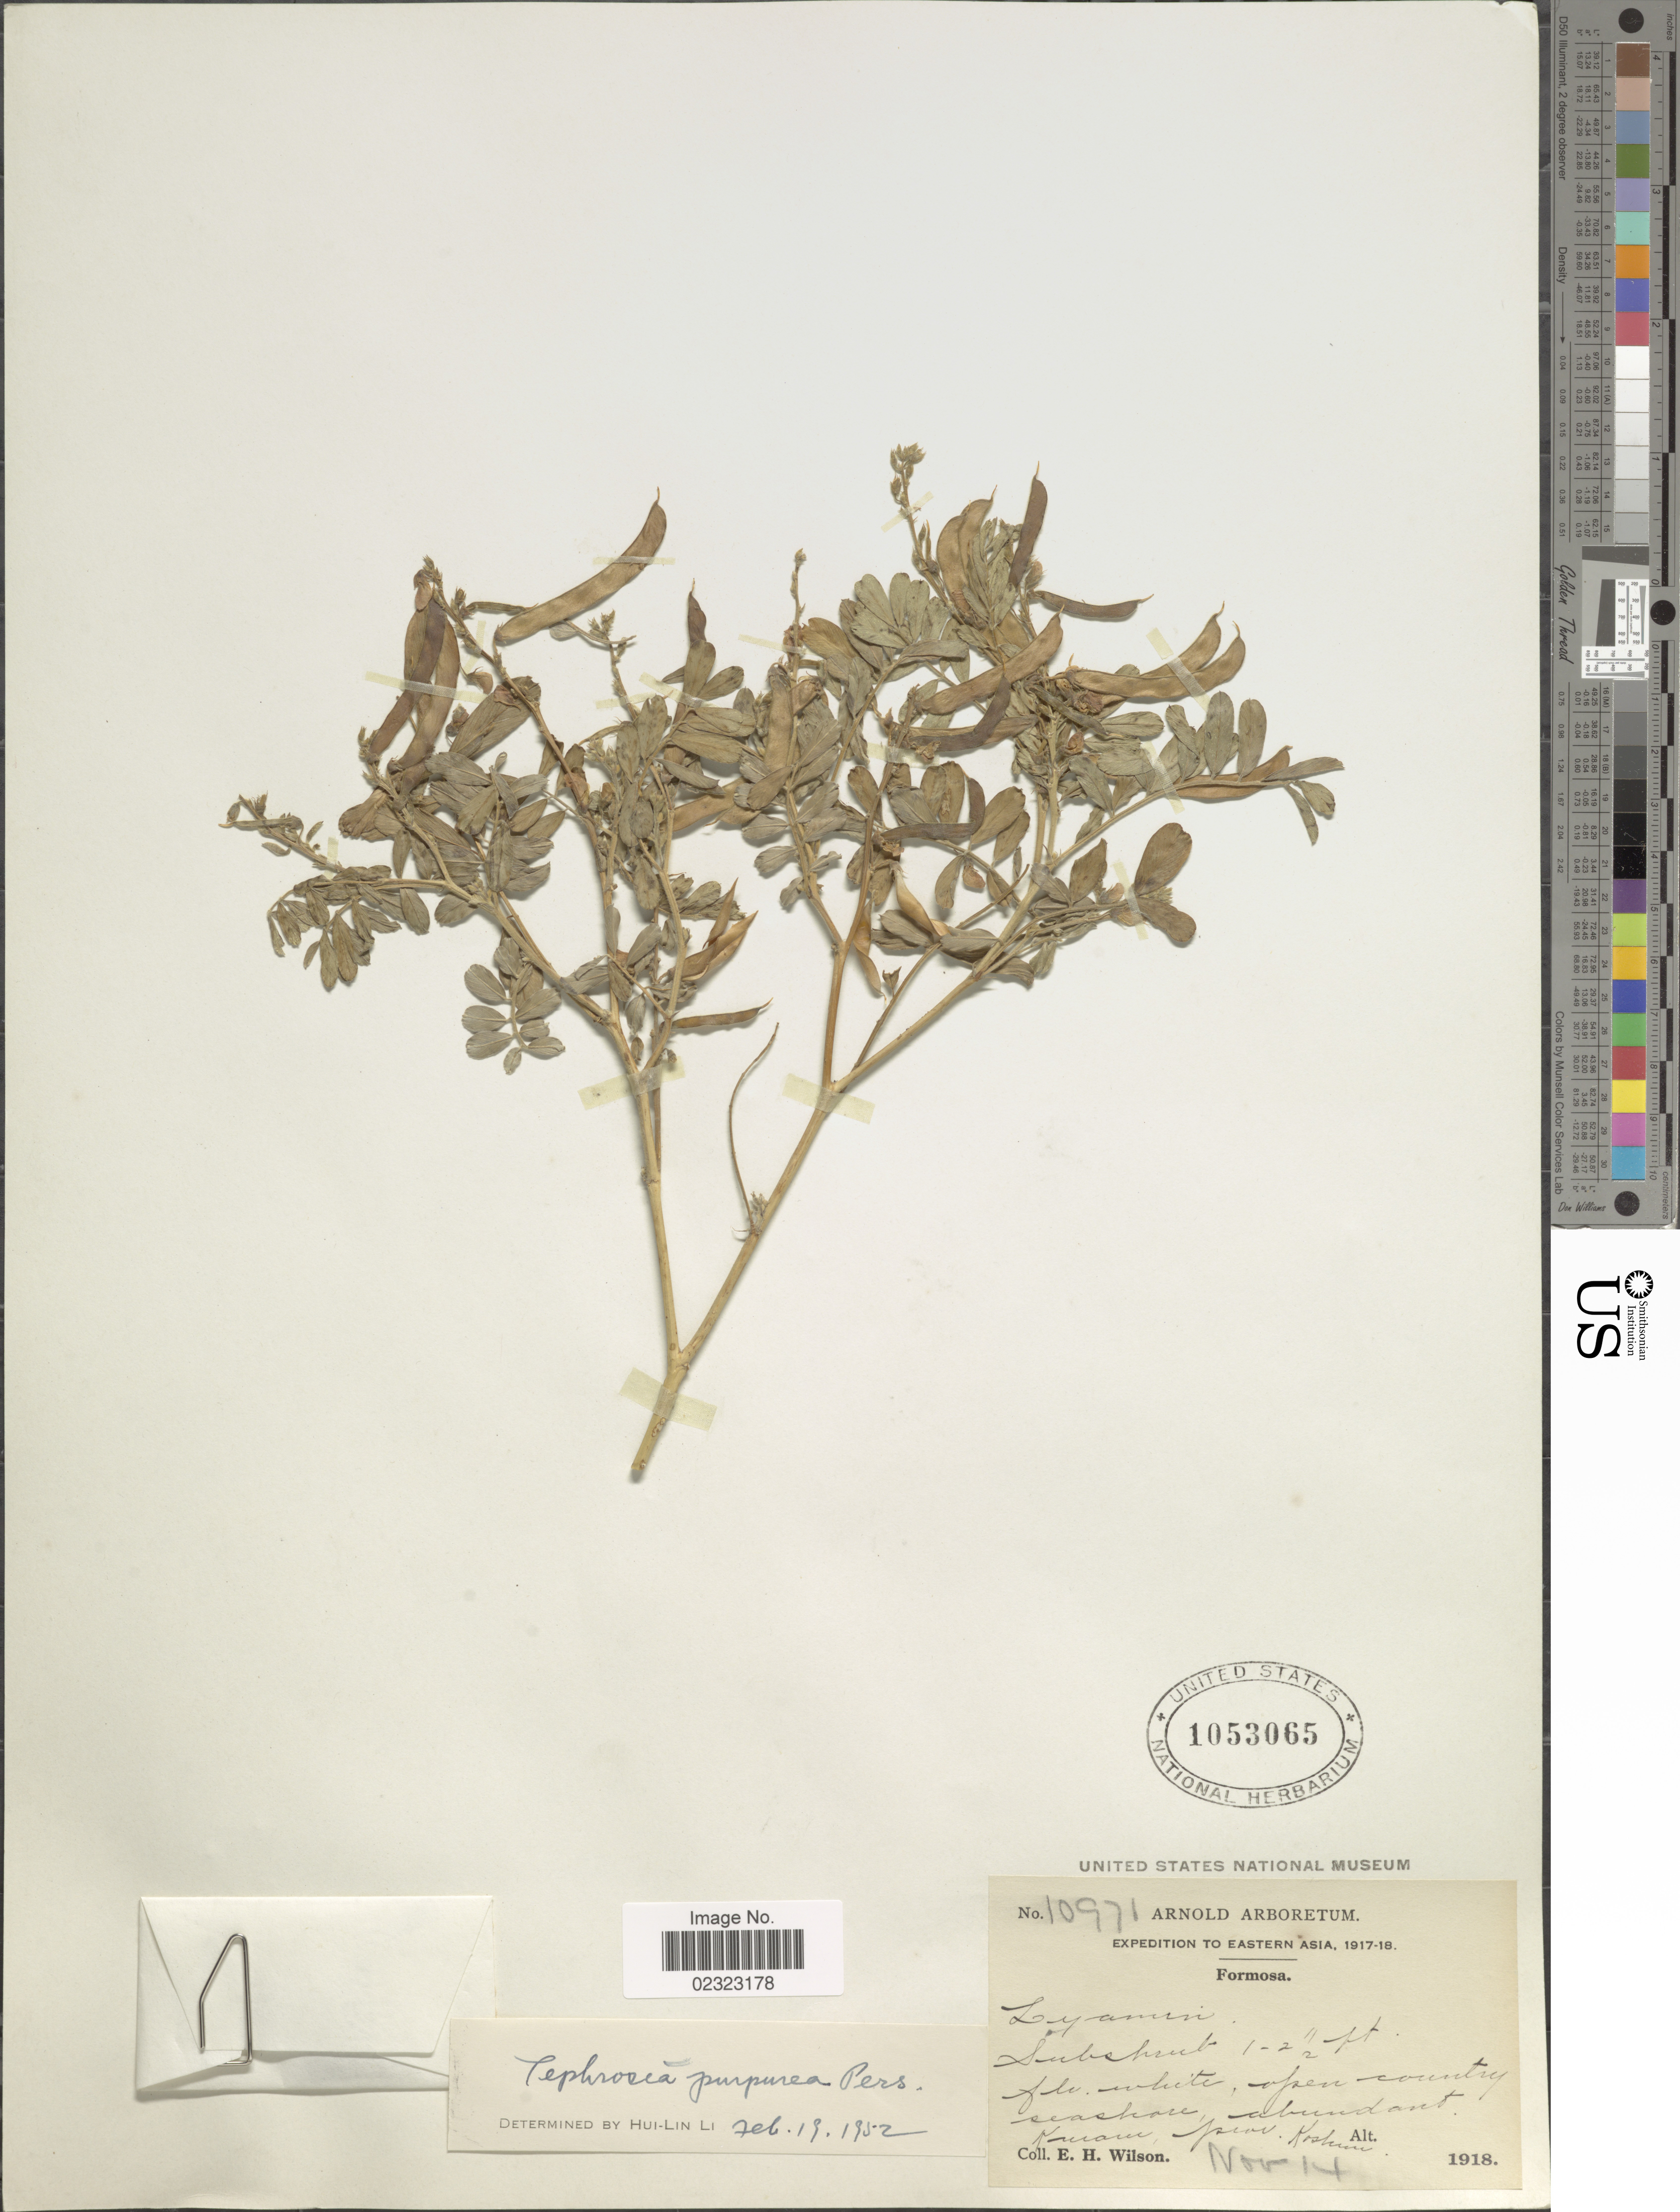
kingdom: Plantae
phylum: Tracheophyta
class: Magnoliopsida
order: Fabales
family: Fabaceae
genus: Tephrosia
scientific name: Tephrosia purpurea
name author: (L.) Pers.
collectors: E. Wilson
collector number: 10971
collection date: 1918-11-14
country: Taiwan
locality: Formosa. Kuraru. Prov. Koshun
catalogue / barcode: US 1053065